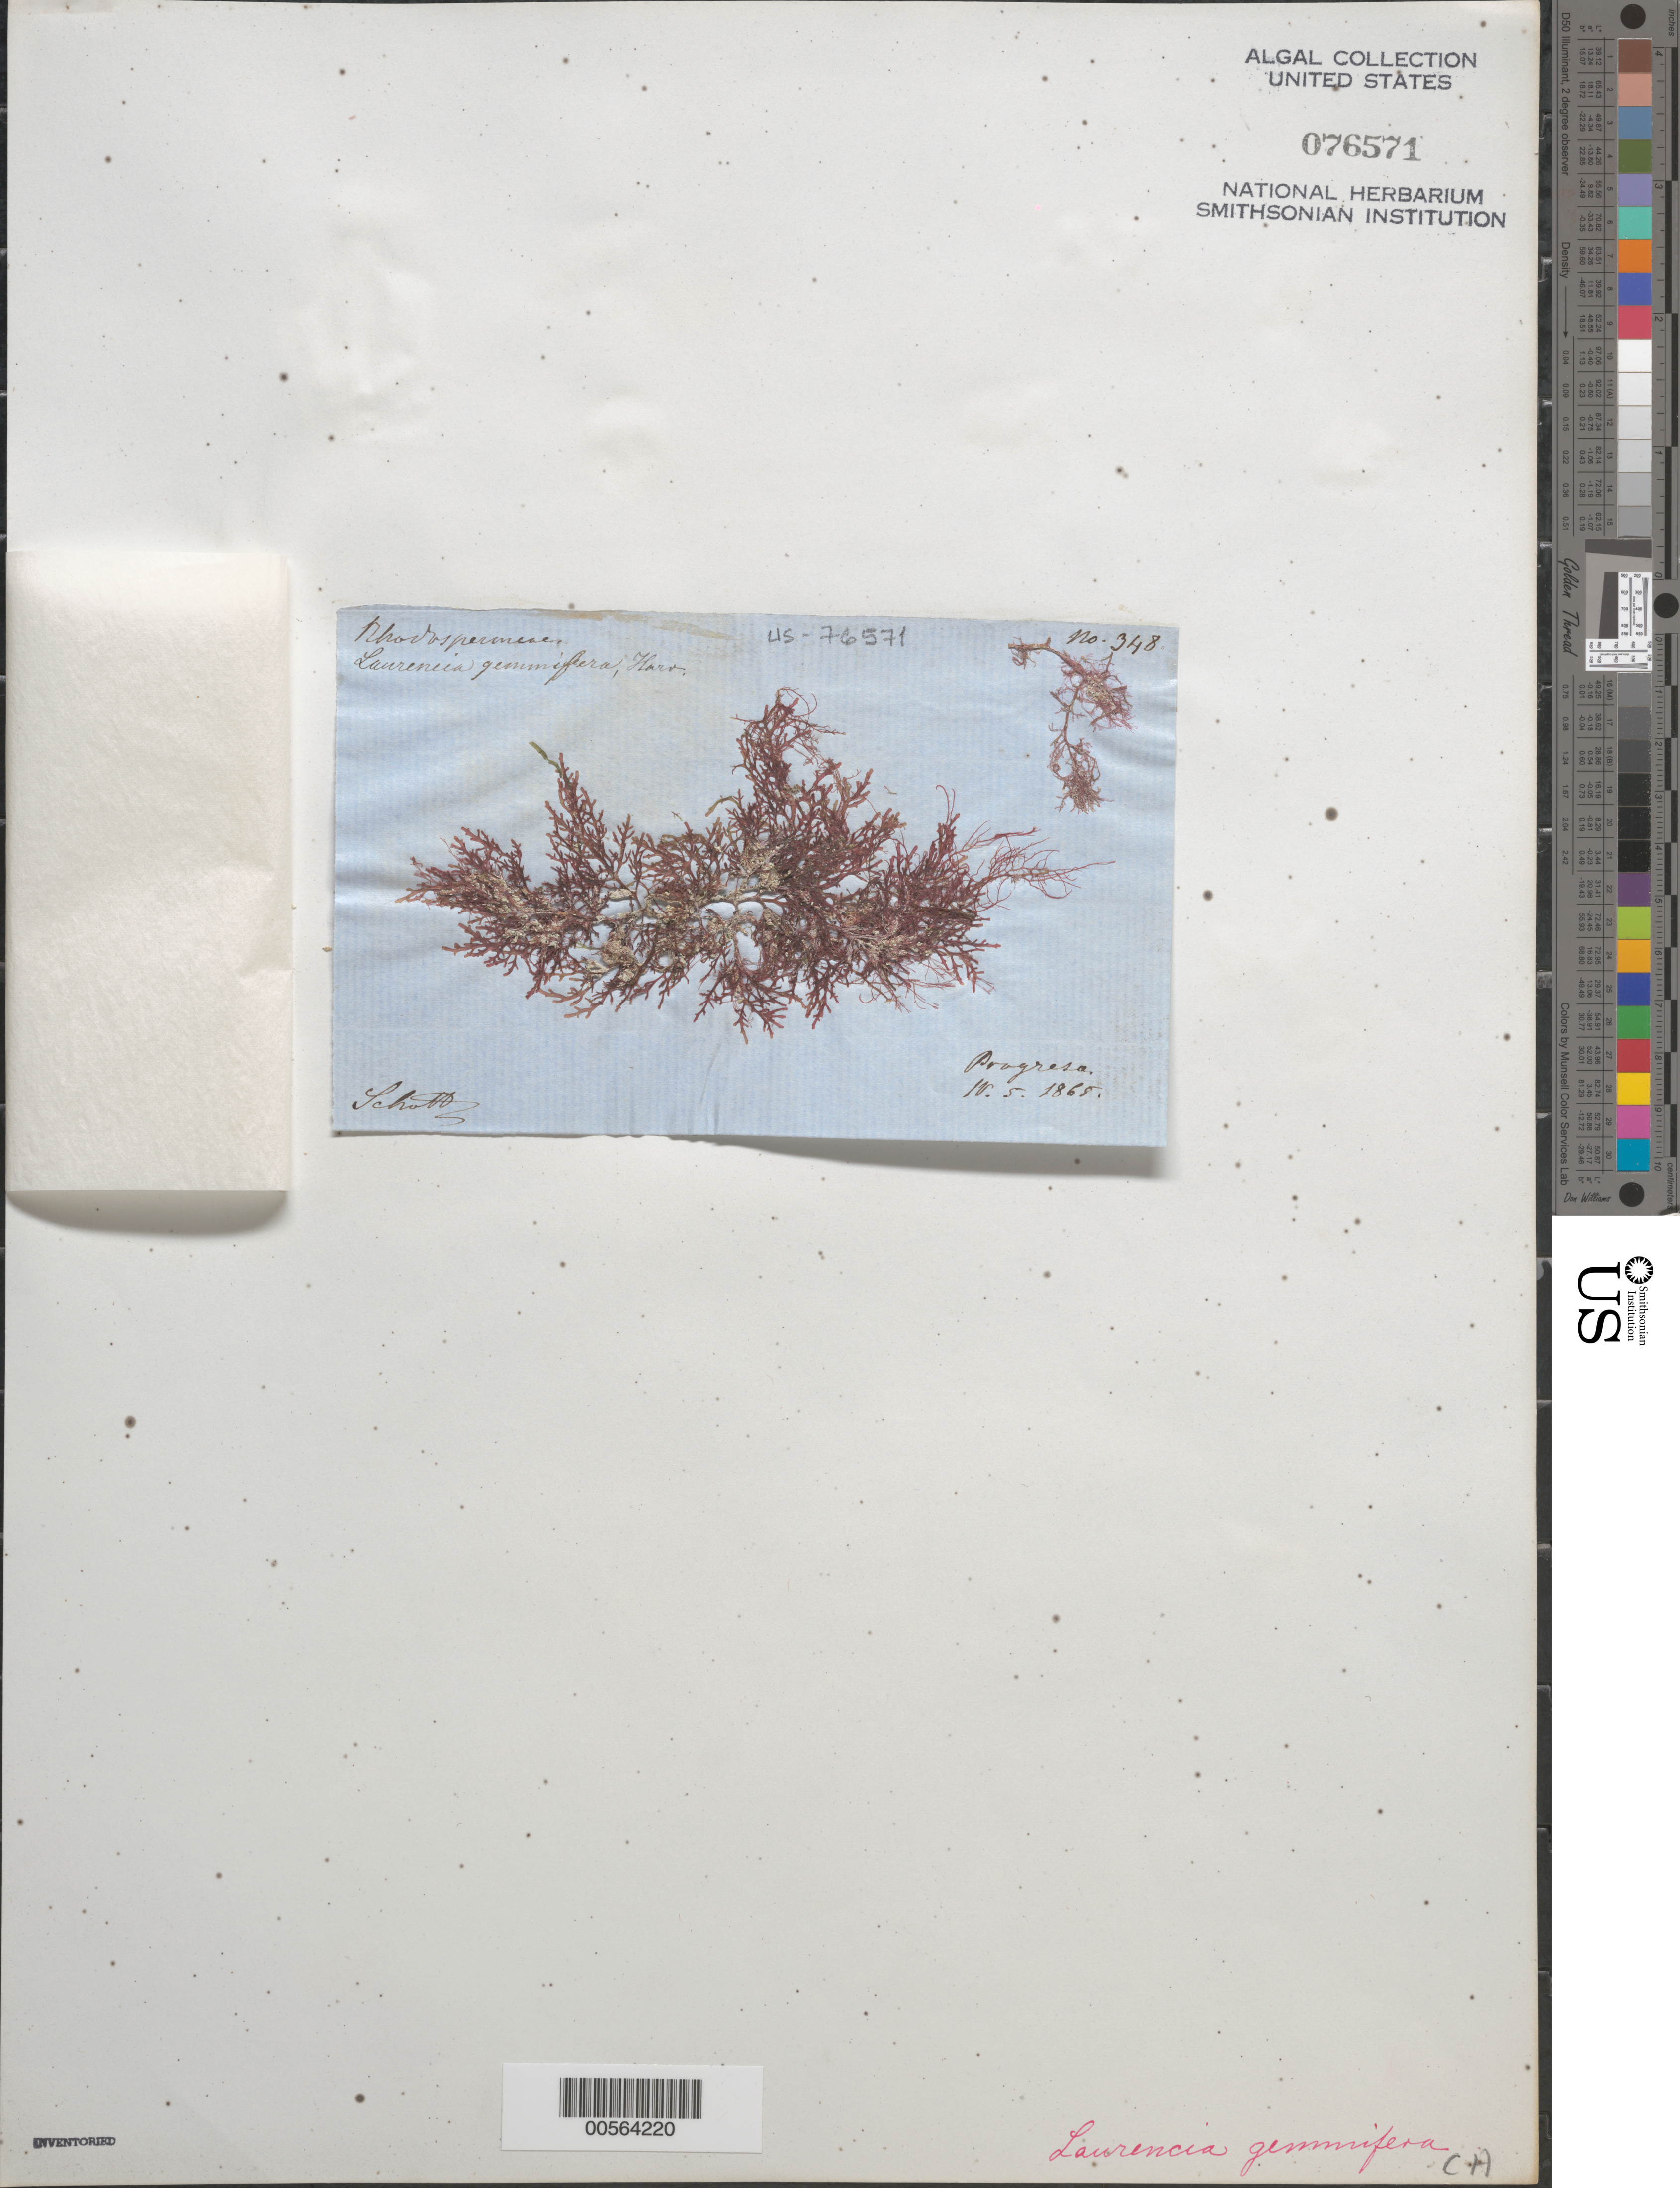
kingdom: Plantae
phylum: Rhodophyta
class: Florideophyceae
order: Ceramiales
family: Rhodomelaceae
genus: Yuzurua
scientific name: Yuzurua poiteaui var. gemmifera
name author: (Harvey) M.J. Wynne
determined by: Algae name updating Project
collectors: A. C. V. Schott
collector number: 348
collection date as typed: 05 Apr 1868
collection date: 1868-04-05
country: Mexico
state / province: Yucatan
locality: Progreso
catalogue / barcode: US 76571